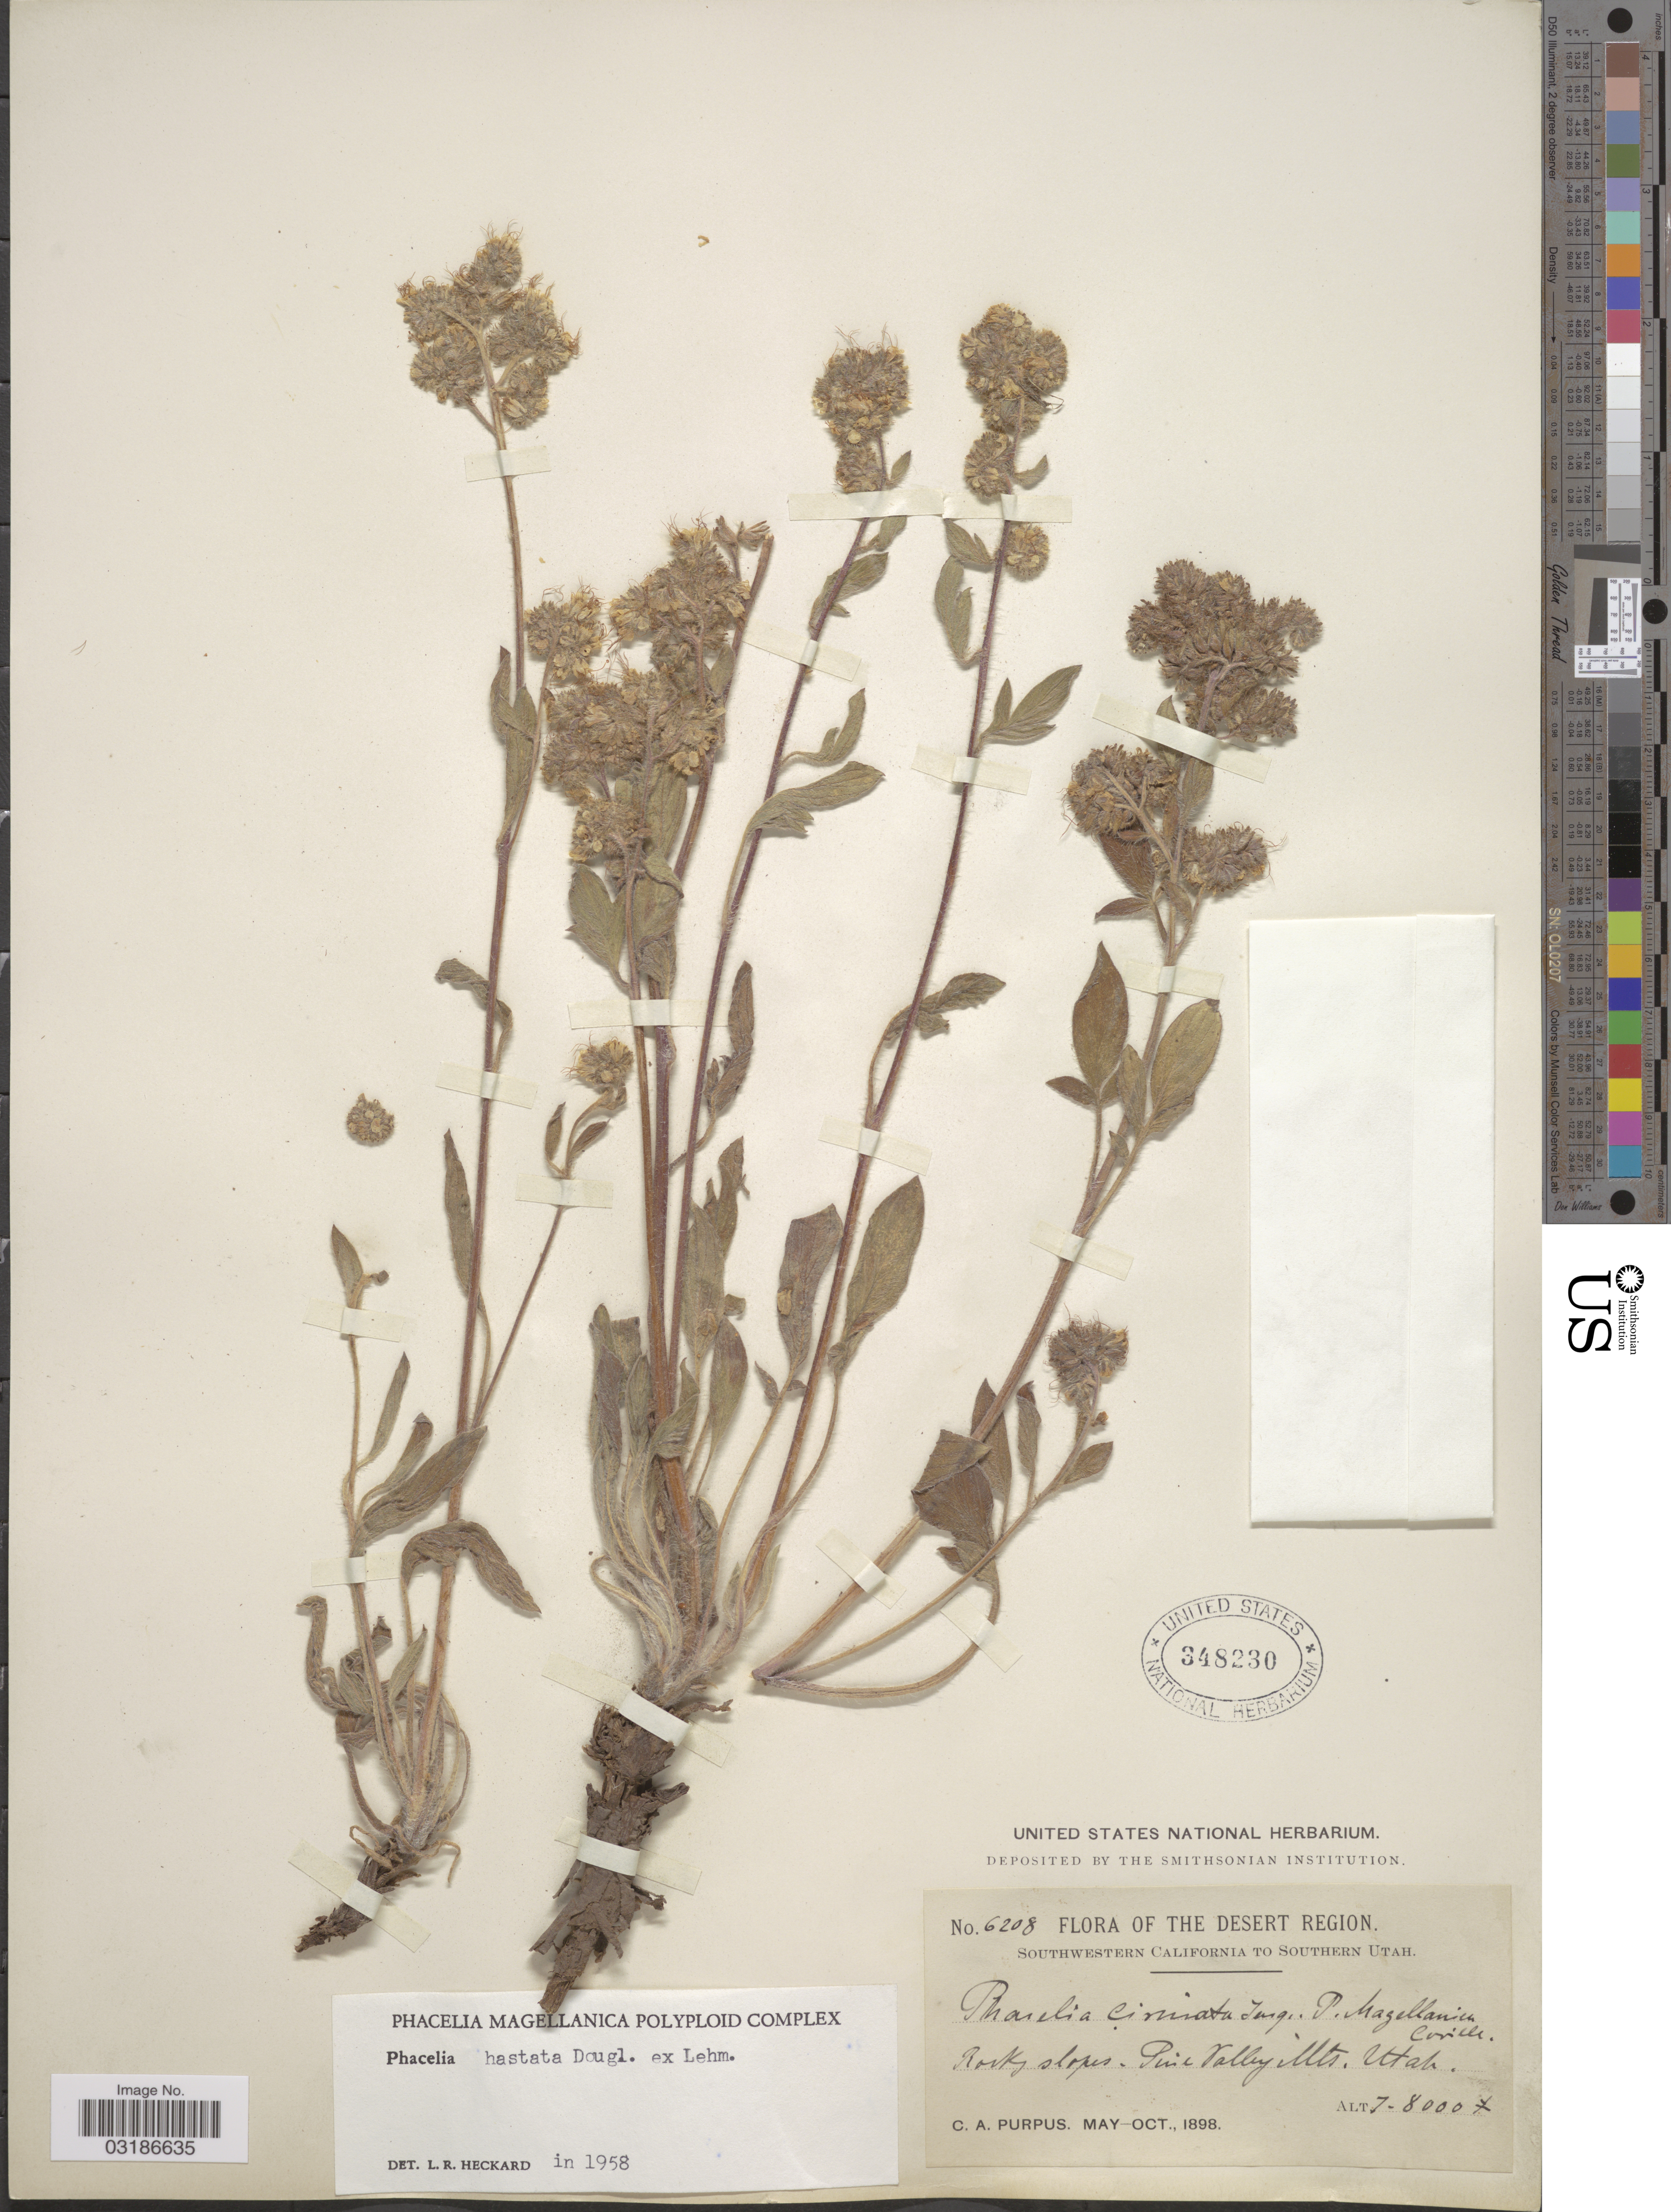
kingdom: Plantae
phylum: Tracheophyta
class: Magnoliopsida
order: Boraginales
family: Hydrophyllaceae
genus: Phacelia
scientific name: Phacelia hastata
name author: Douglas ex Lehm.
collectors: C. A. Purpus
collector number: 6208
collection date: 1898-05/1898-10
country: United States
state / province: Utah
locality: The Desert Region, Rocky slopes, Pine Valley Mts., Utah, Southern Utah.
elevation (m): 2134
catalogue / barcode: US 348230